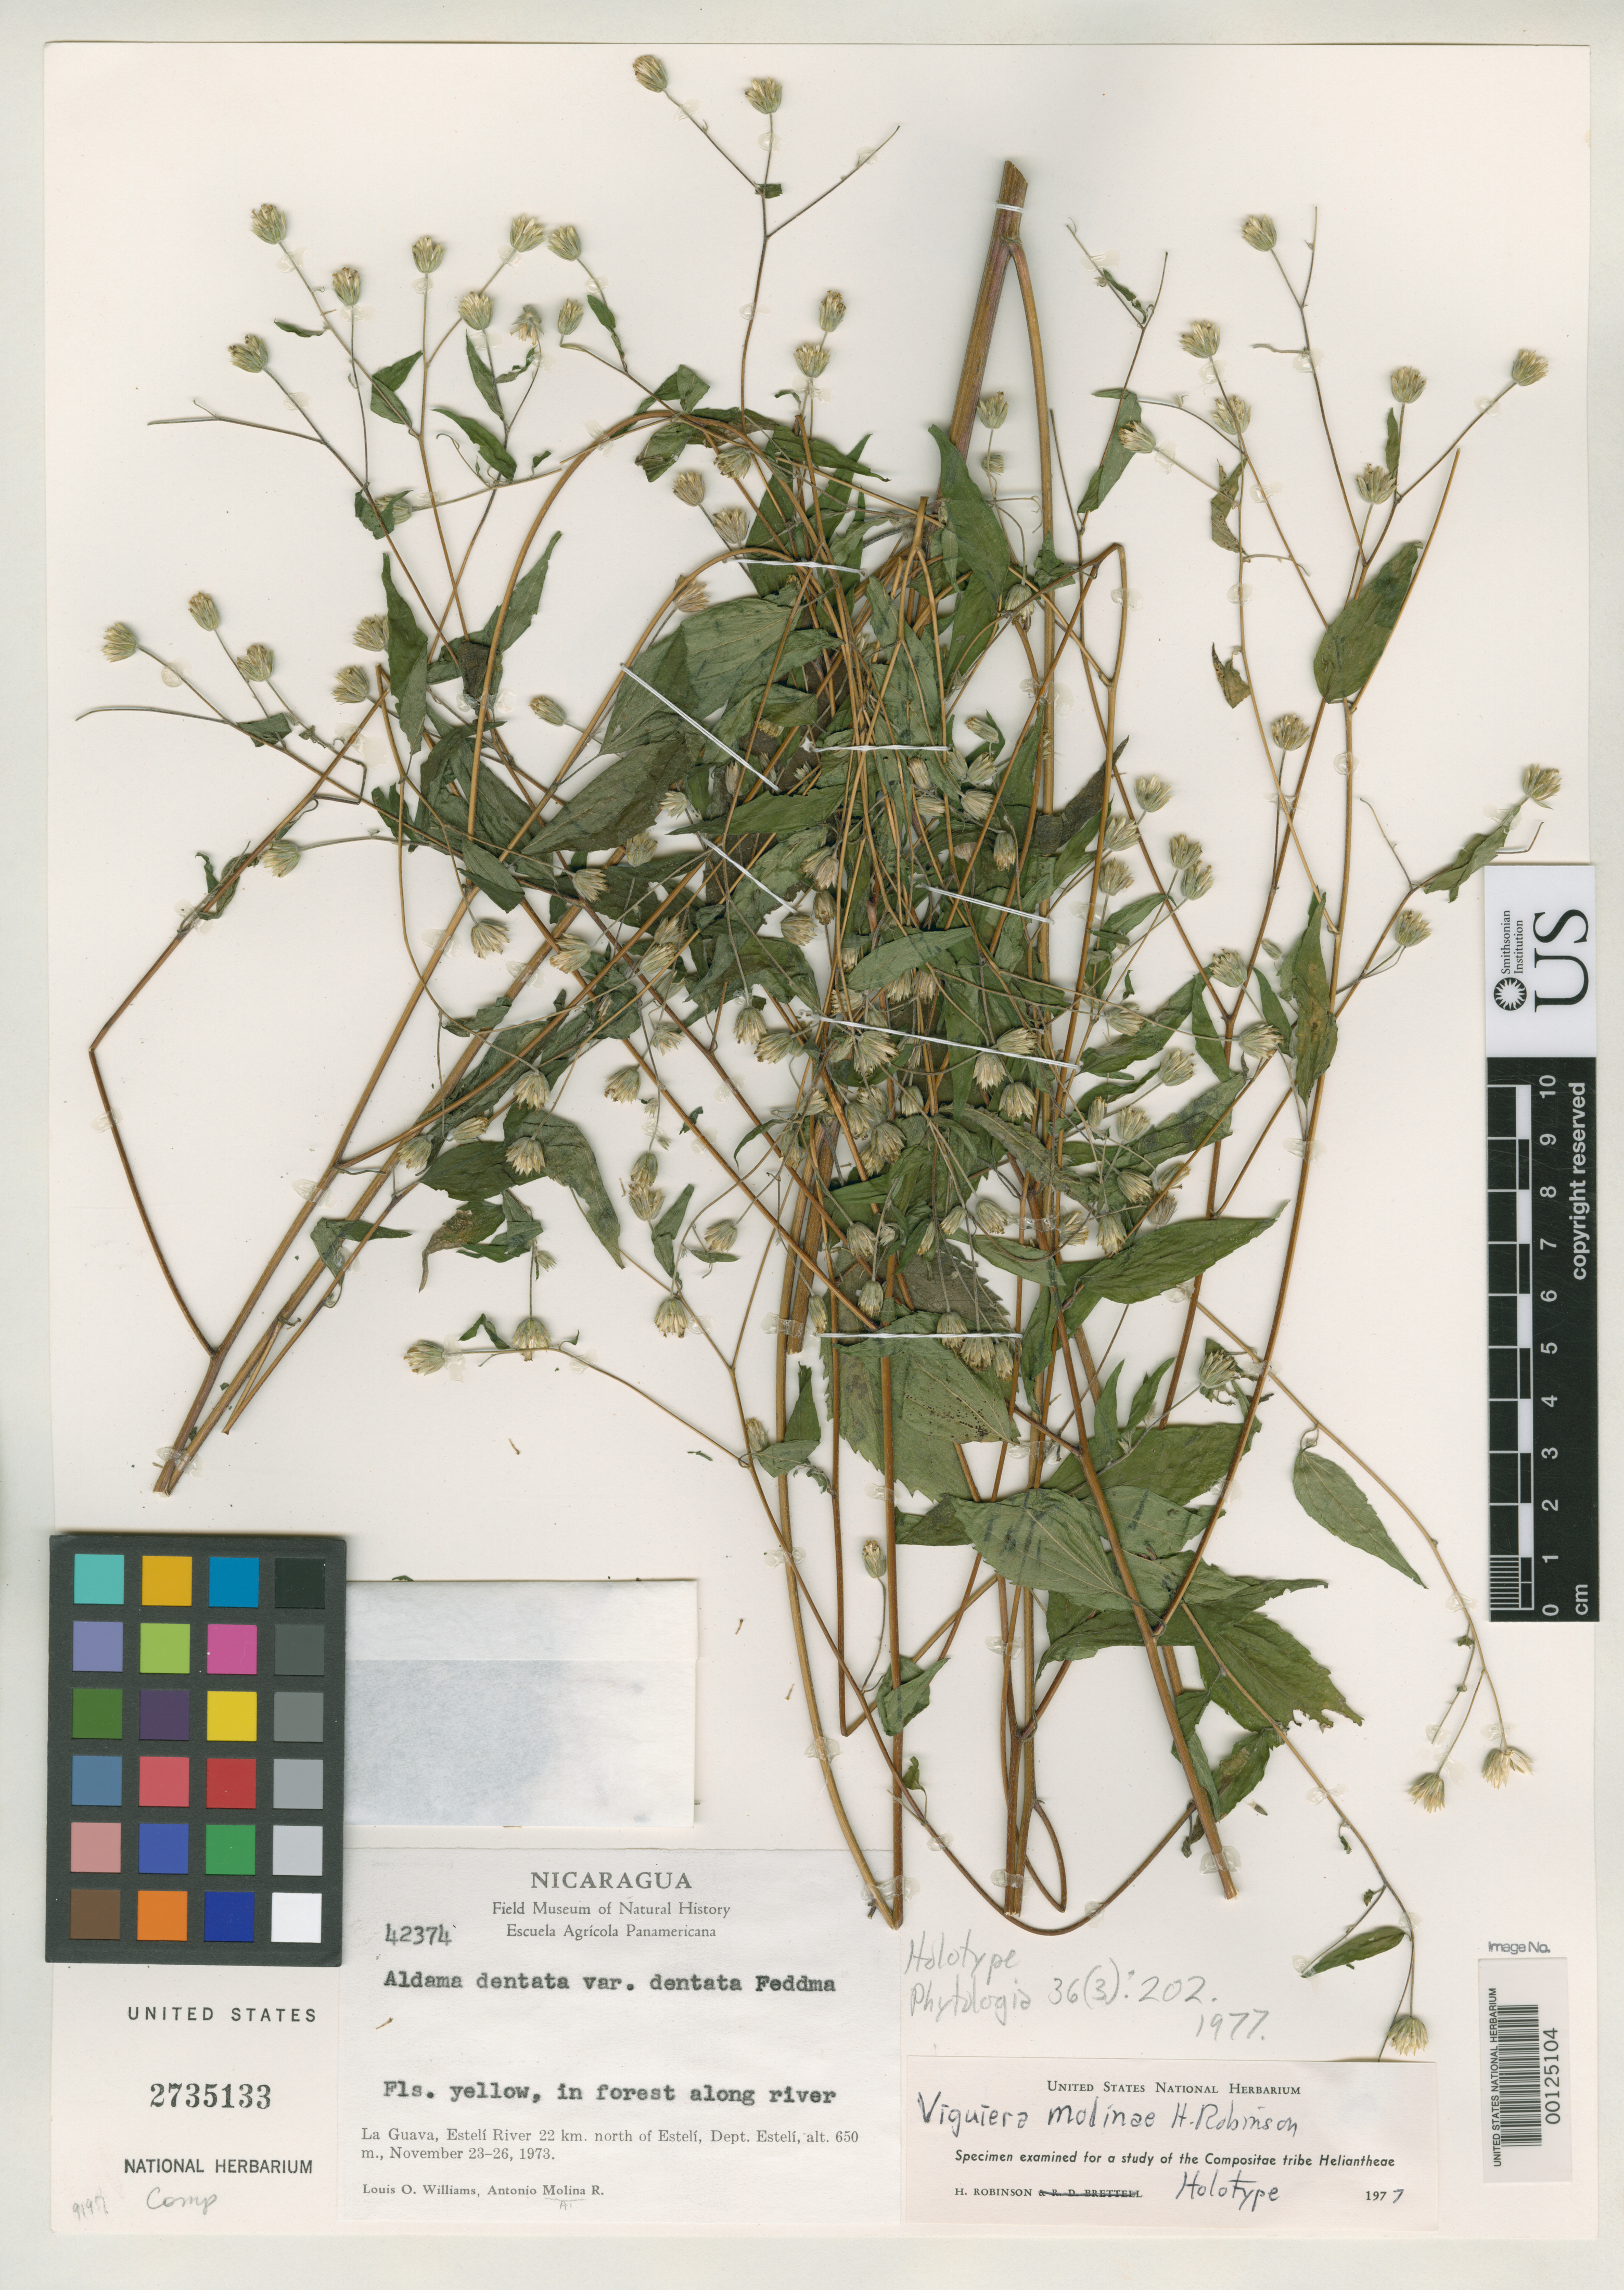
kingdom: Plantae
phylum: Tracheophyta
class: Magnoliopsida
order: Asterales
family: Asteraceae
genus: Viguiera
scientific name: Viguiera molinae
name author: H. Rob.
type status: Holotype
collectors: L. O. Williams & A. Molina R.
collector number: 42374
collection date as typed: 23 Nov 1973 to 26 Nov 1973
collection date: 1973-11-23/1973-11-26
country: Nicaragua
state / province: Estelí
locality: La Guava, Esteli River.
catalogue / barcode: US 2735133